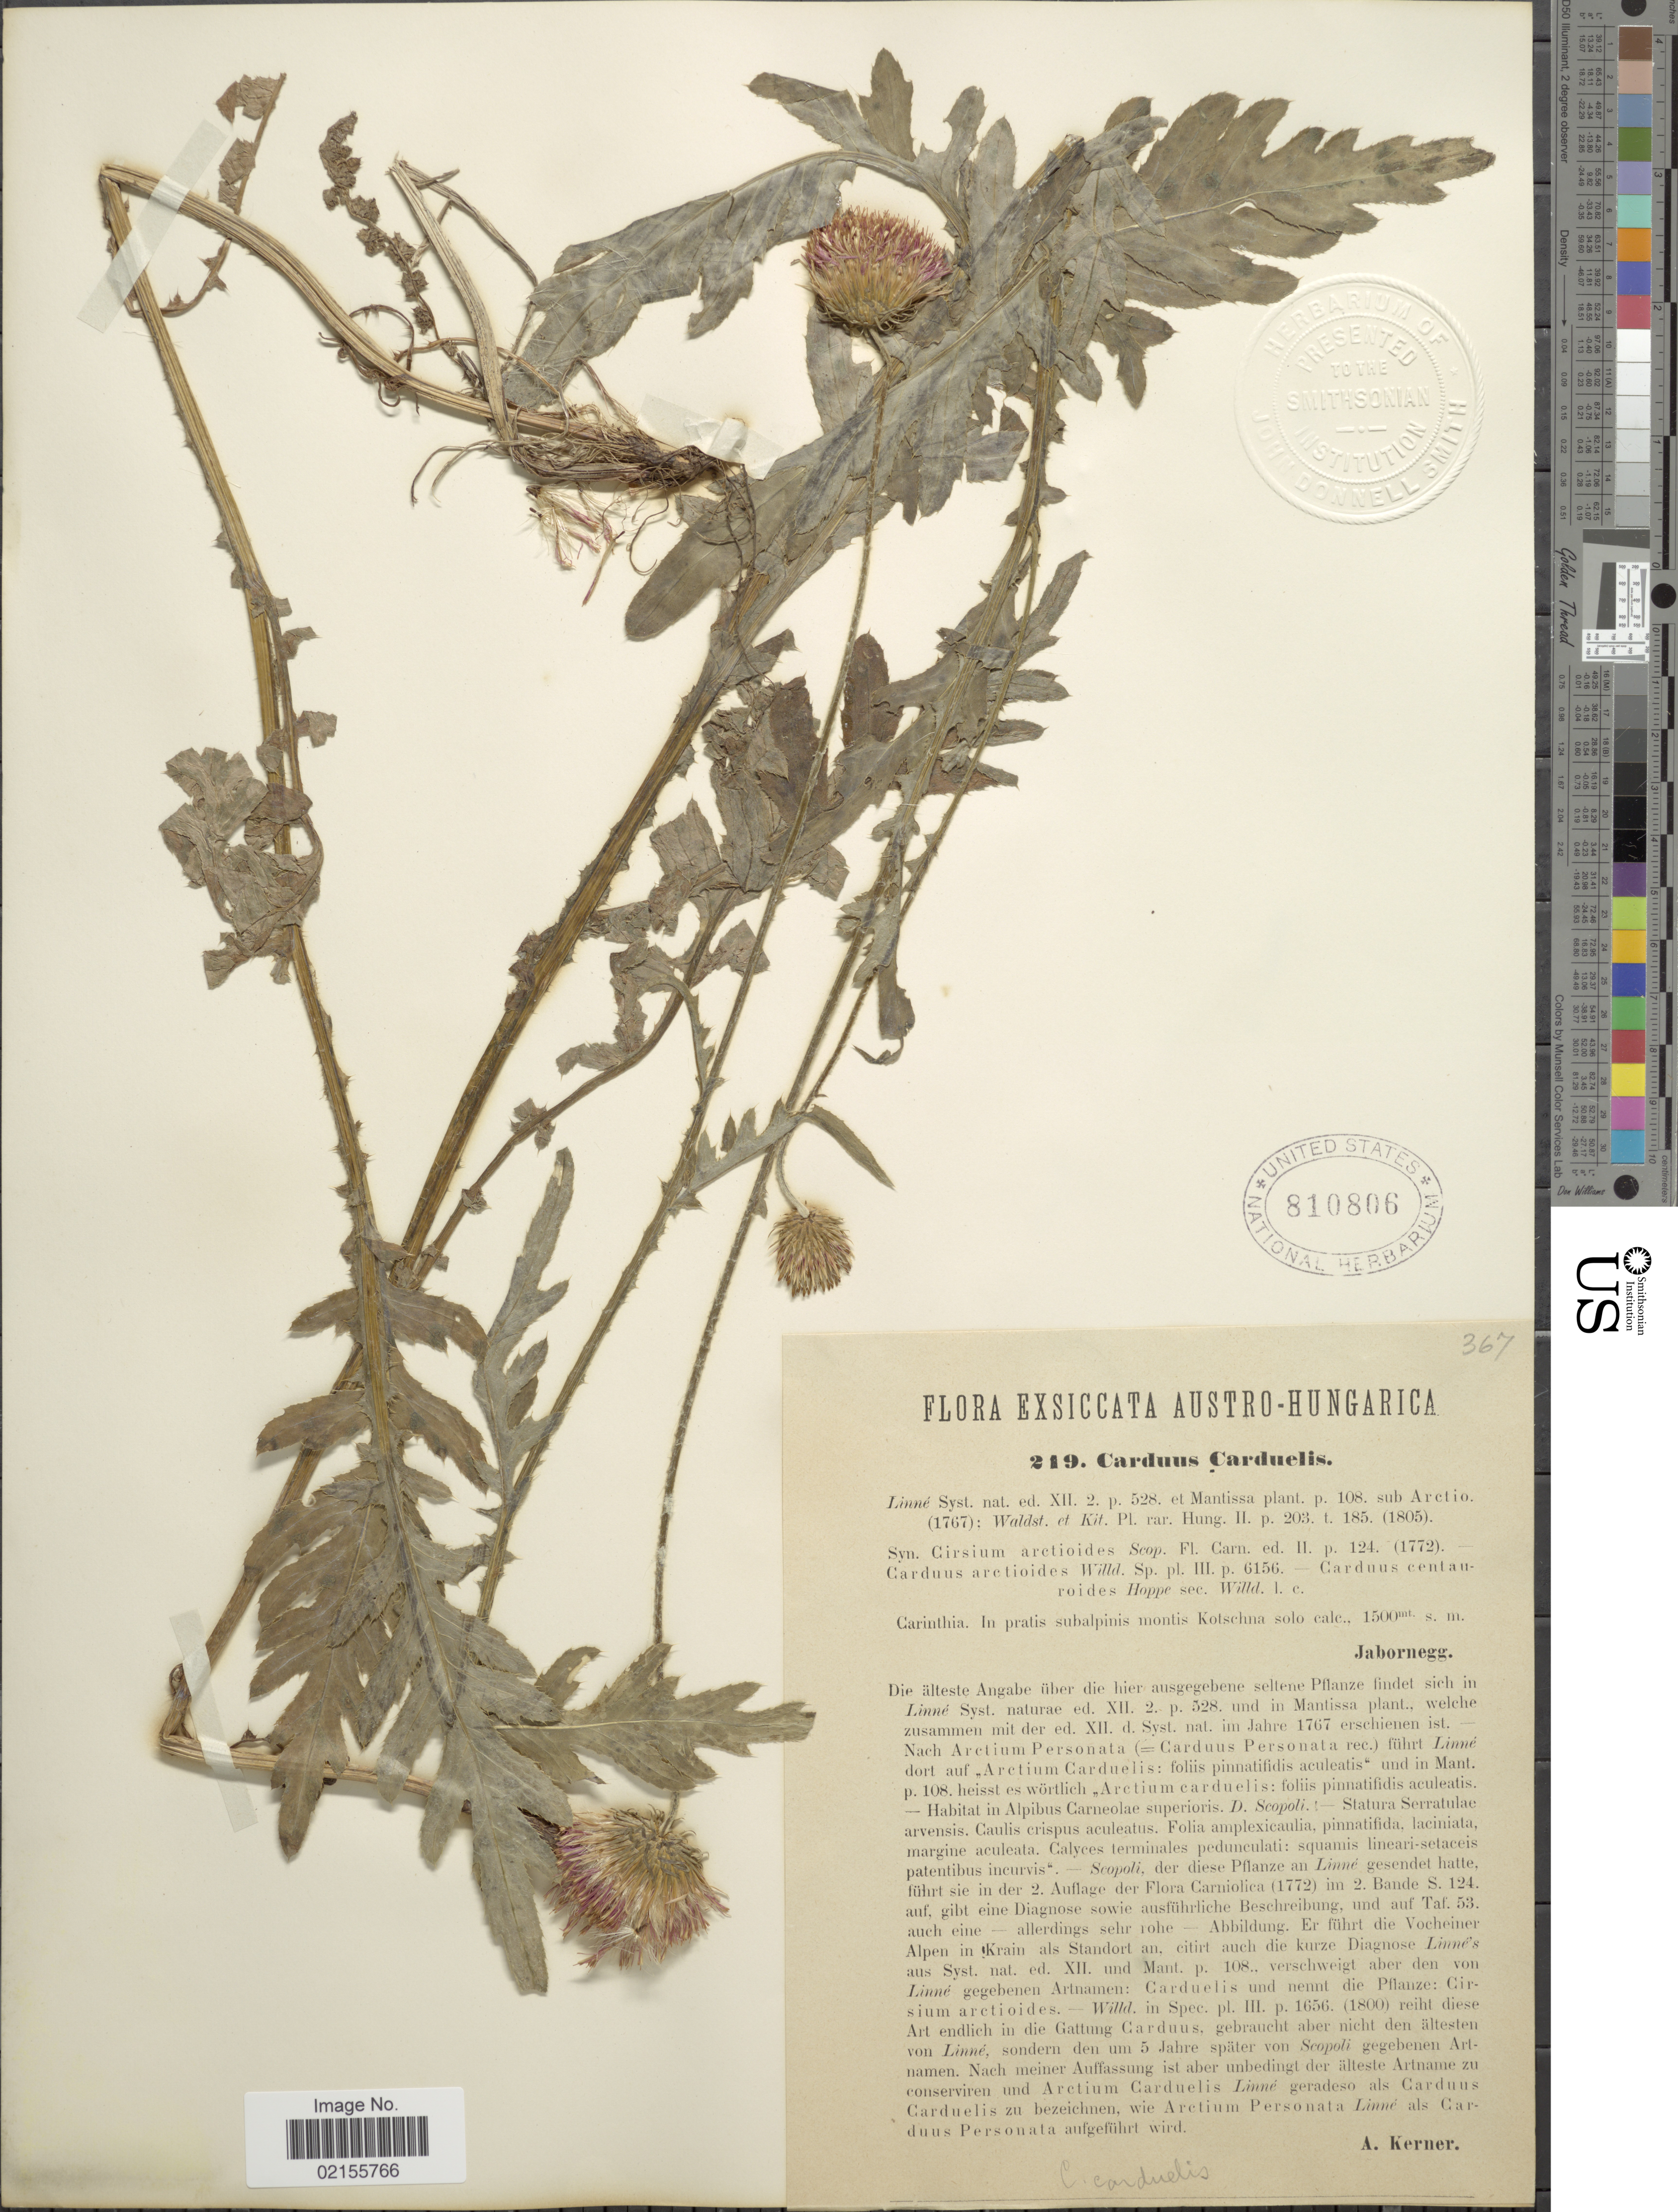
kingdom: Plantae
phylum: Tracheophyta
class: Magnoliopsida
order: Asterales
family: Asteraceae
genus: Carduus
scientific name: Carduus carduelis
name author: (L.) Gren.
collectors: Jabornegg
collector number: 219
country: Austria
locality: Austro-Hungarica, Carinthia. In pratis subalpinis montis Kotschna solo calc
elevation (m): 1500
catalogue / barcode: US 810806